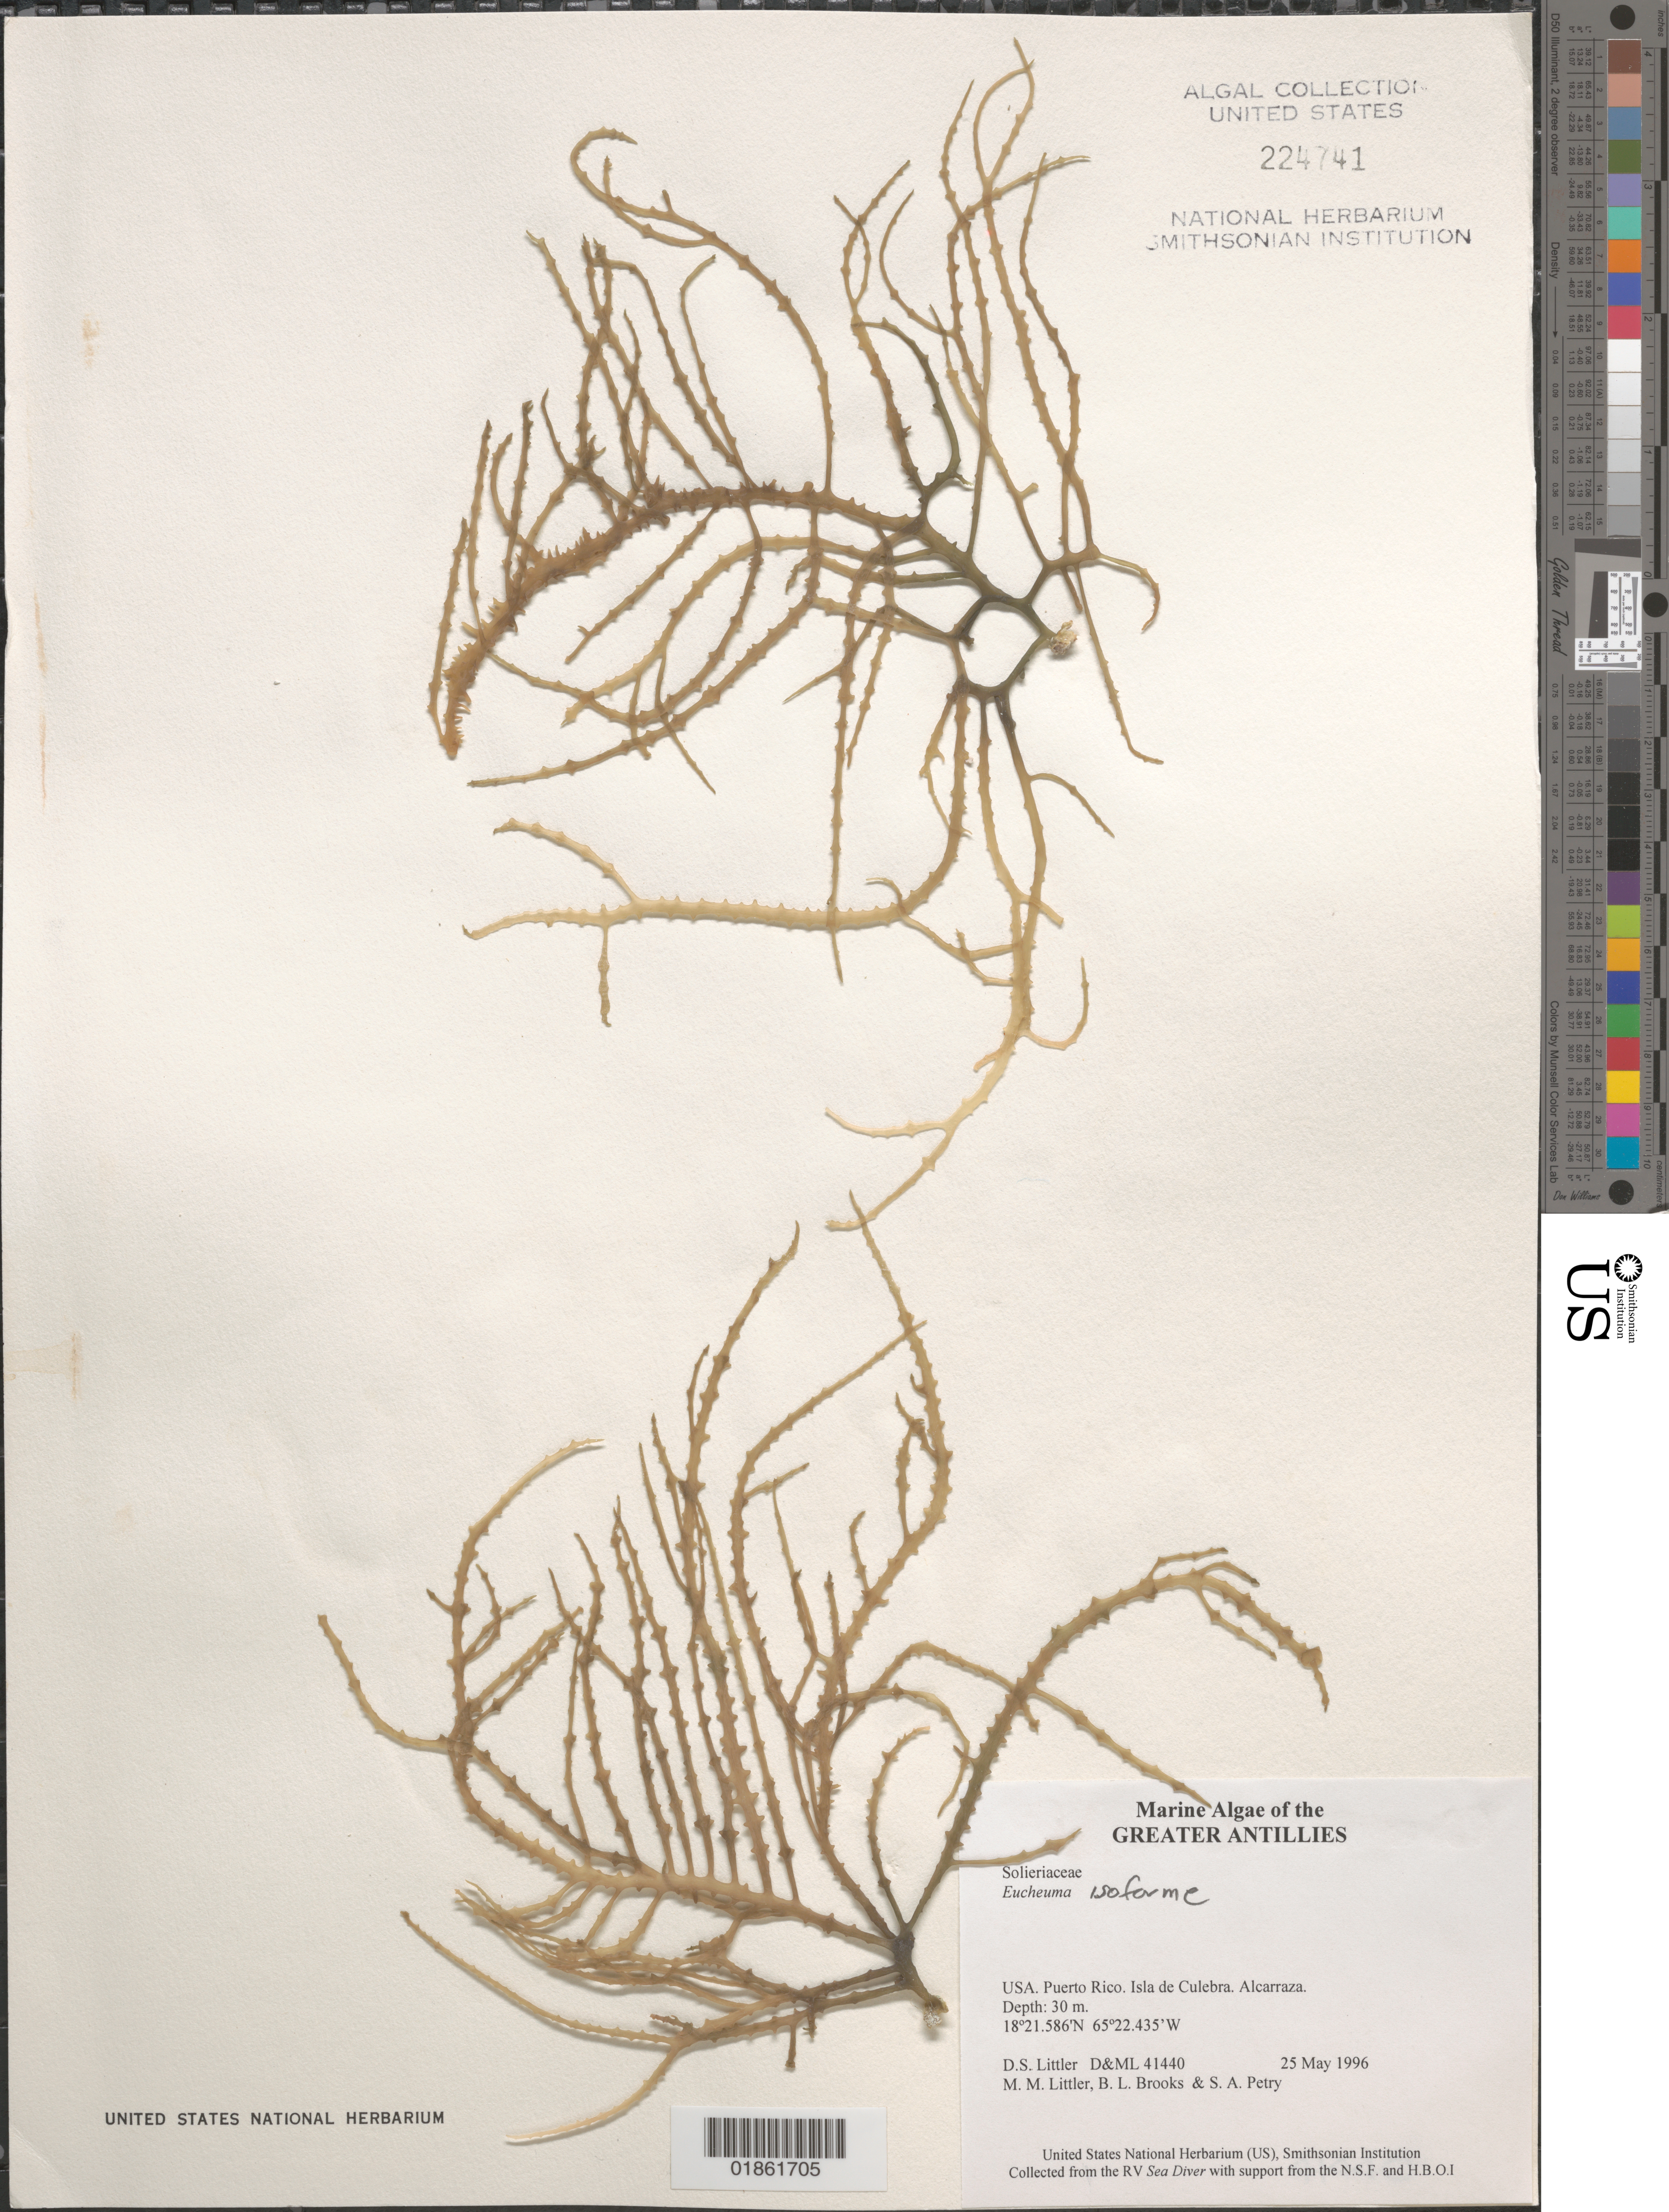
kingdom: Plantae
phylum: Rhodophyta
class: Florideophyceae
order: Gigartinales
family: Solieriaceae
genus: Eucheumatopsis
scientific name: Eucheumatopsis isiformis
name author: (C. Agardh) M.L. Núñez-Resendiz et al.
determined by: Algae name updating Project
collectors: D. S. Littler & M. M. Littler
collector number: D&ML 41440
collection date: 1996-05-26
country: Puerto Rico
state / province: Culebra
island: Culebra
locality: Culebra Is. W of Alcarraza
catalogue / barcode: US 224741